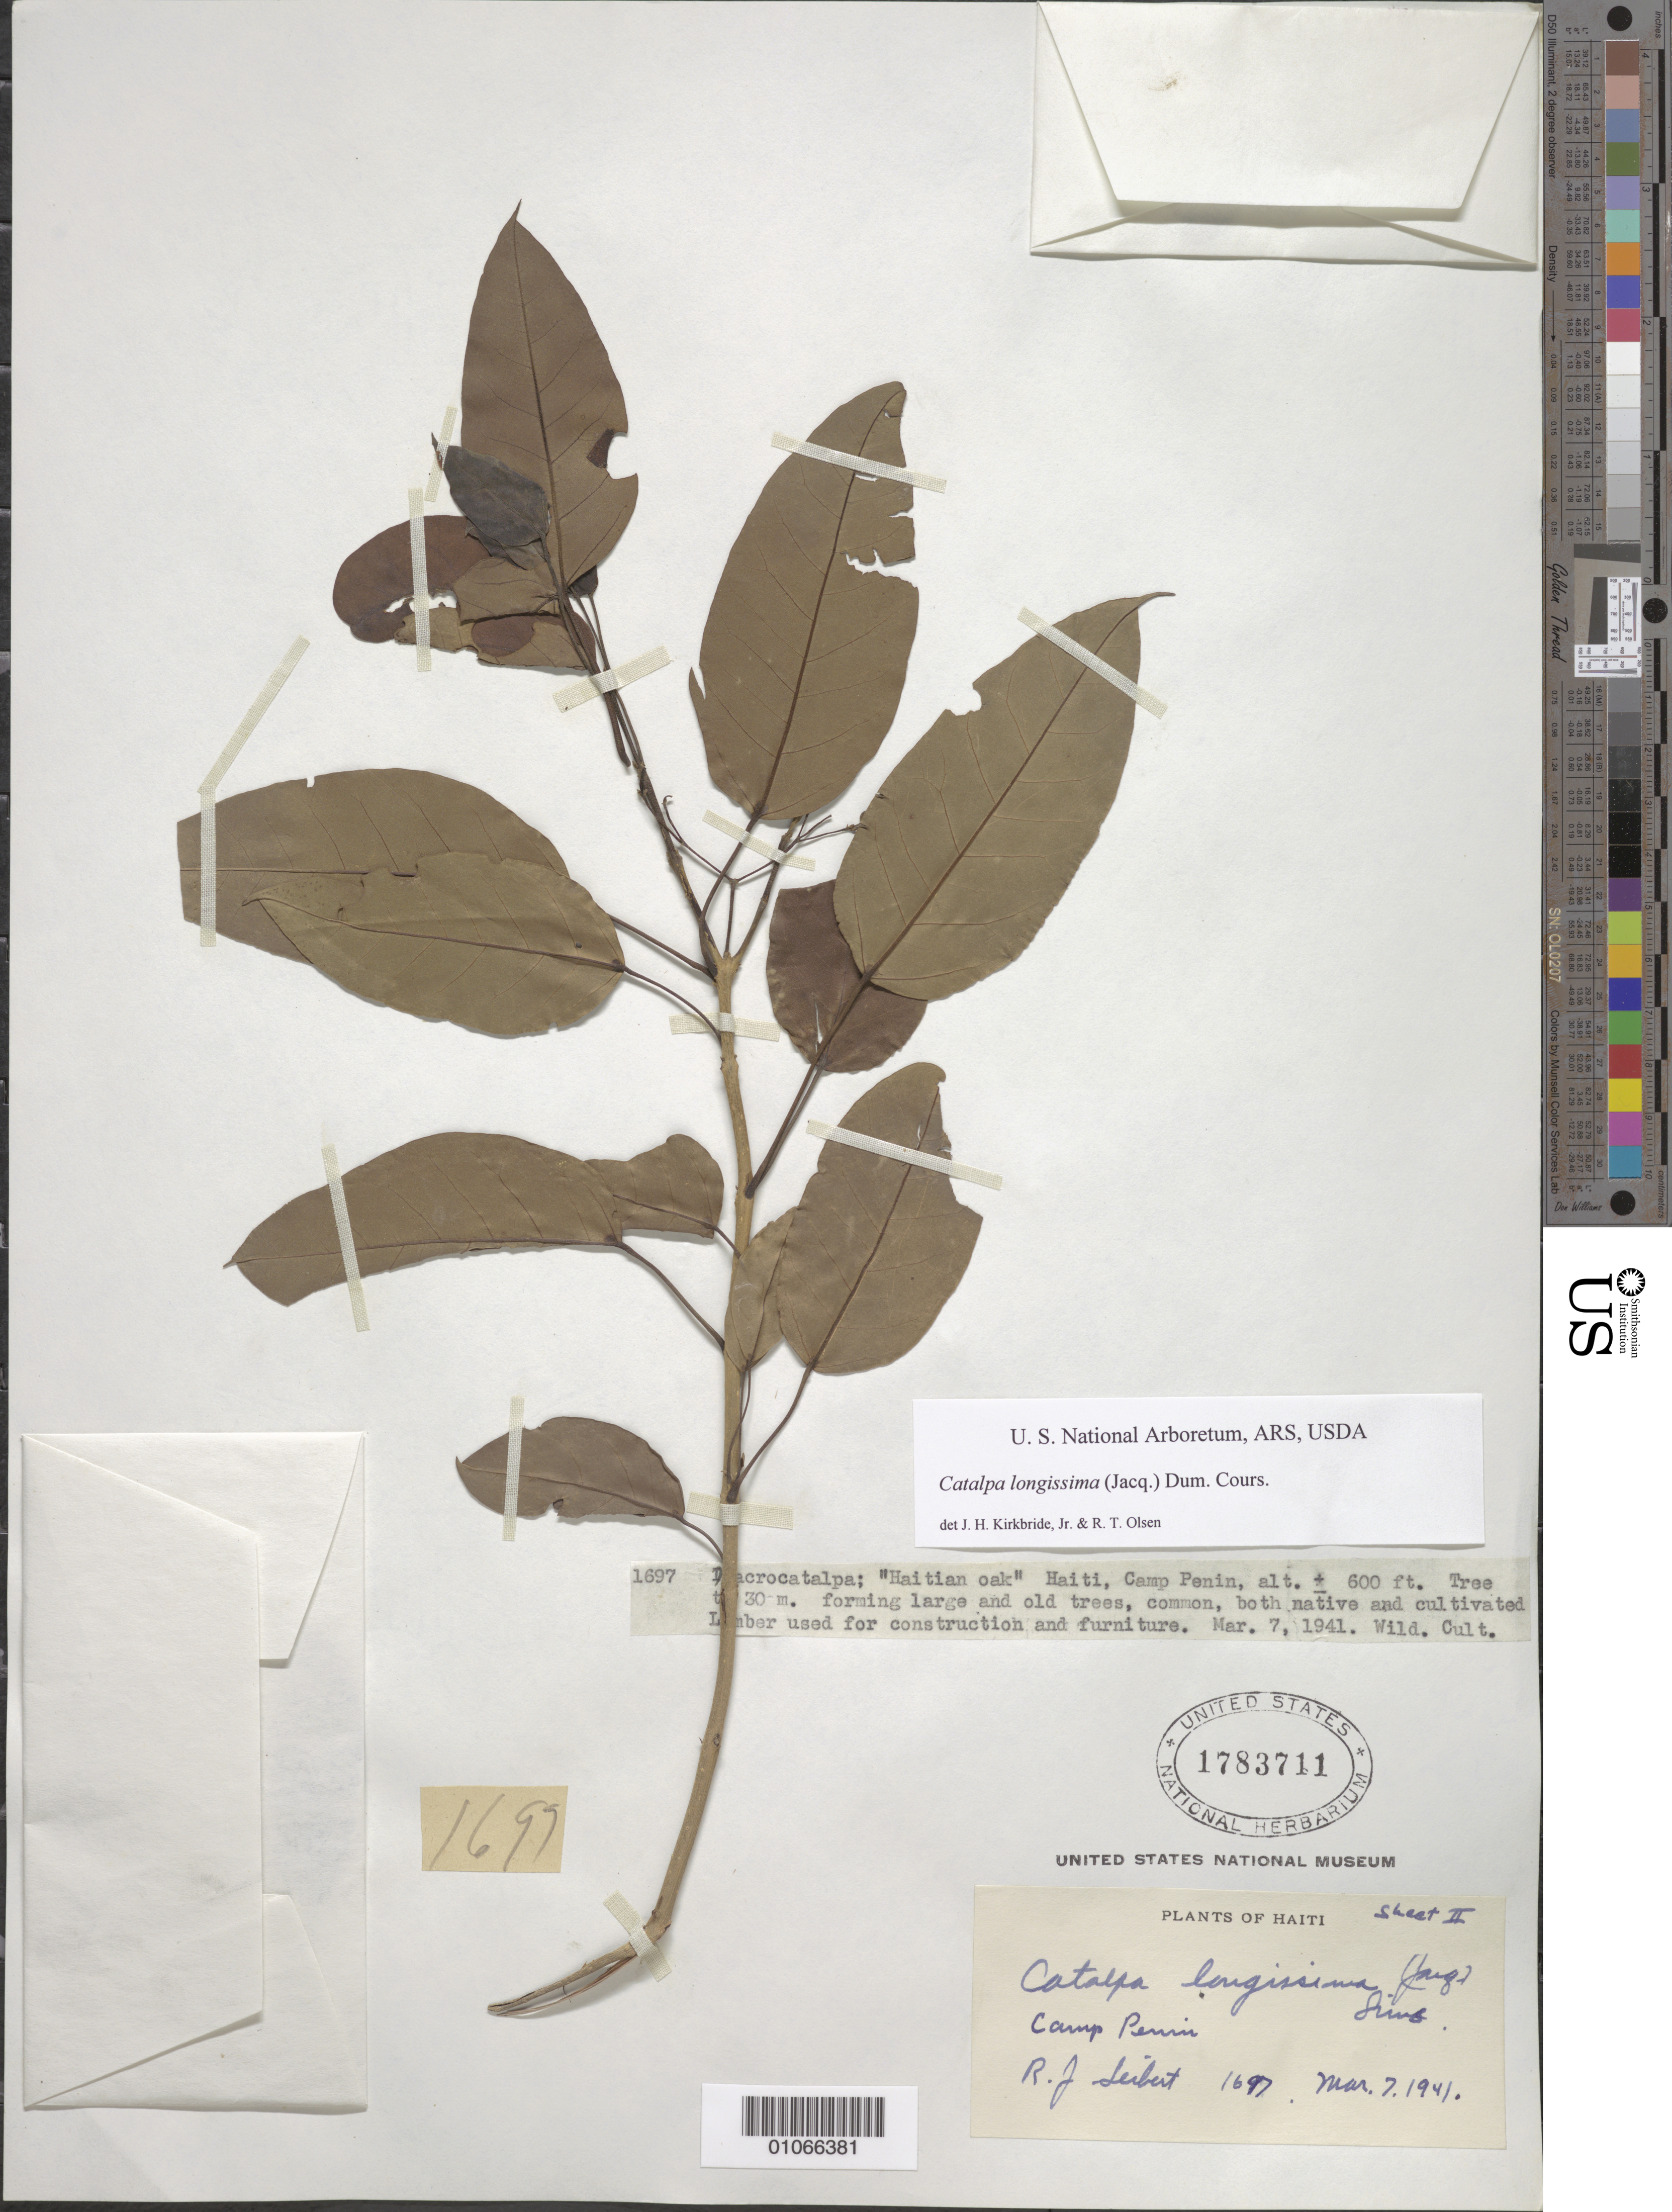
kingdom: Plantae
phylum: Tracheophyta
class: Magnoliopsida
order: Lamiales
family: Bignoniaceae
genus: Catalpa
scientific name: Catalpa longissima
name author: (Jacq.) Dum. Cours.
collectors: R. J. Seibert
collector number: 1697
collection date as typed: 07 Mar 1941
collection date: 1941-03-07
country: Haiti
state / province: Sud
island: Hispaniola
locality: Camp Perrin.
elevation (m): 183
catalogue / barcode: US 1783711